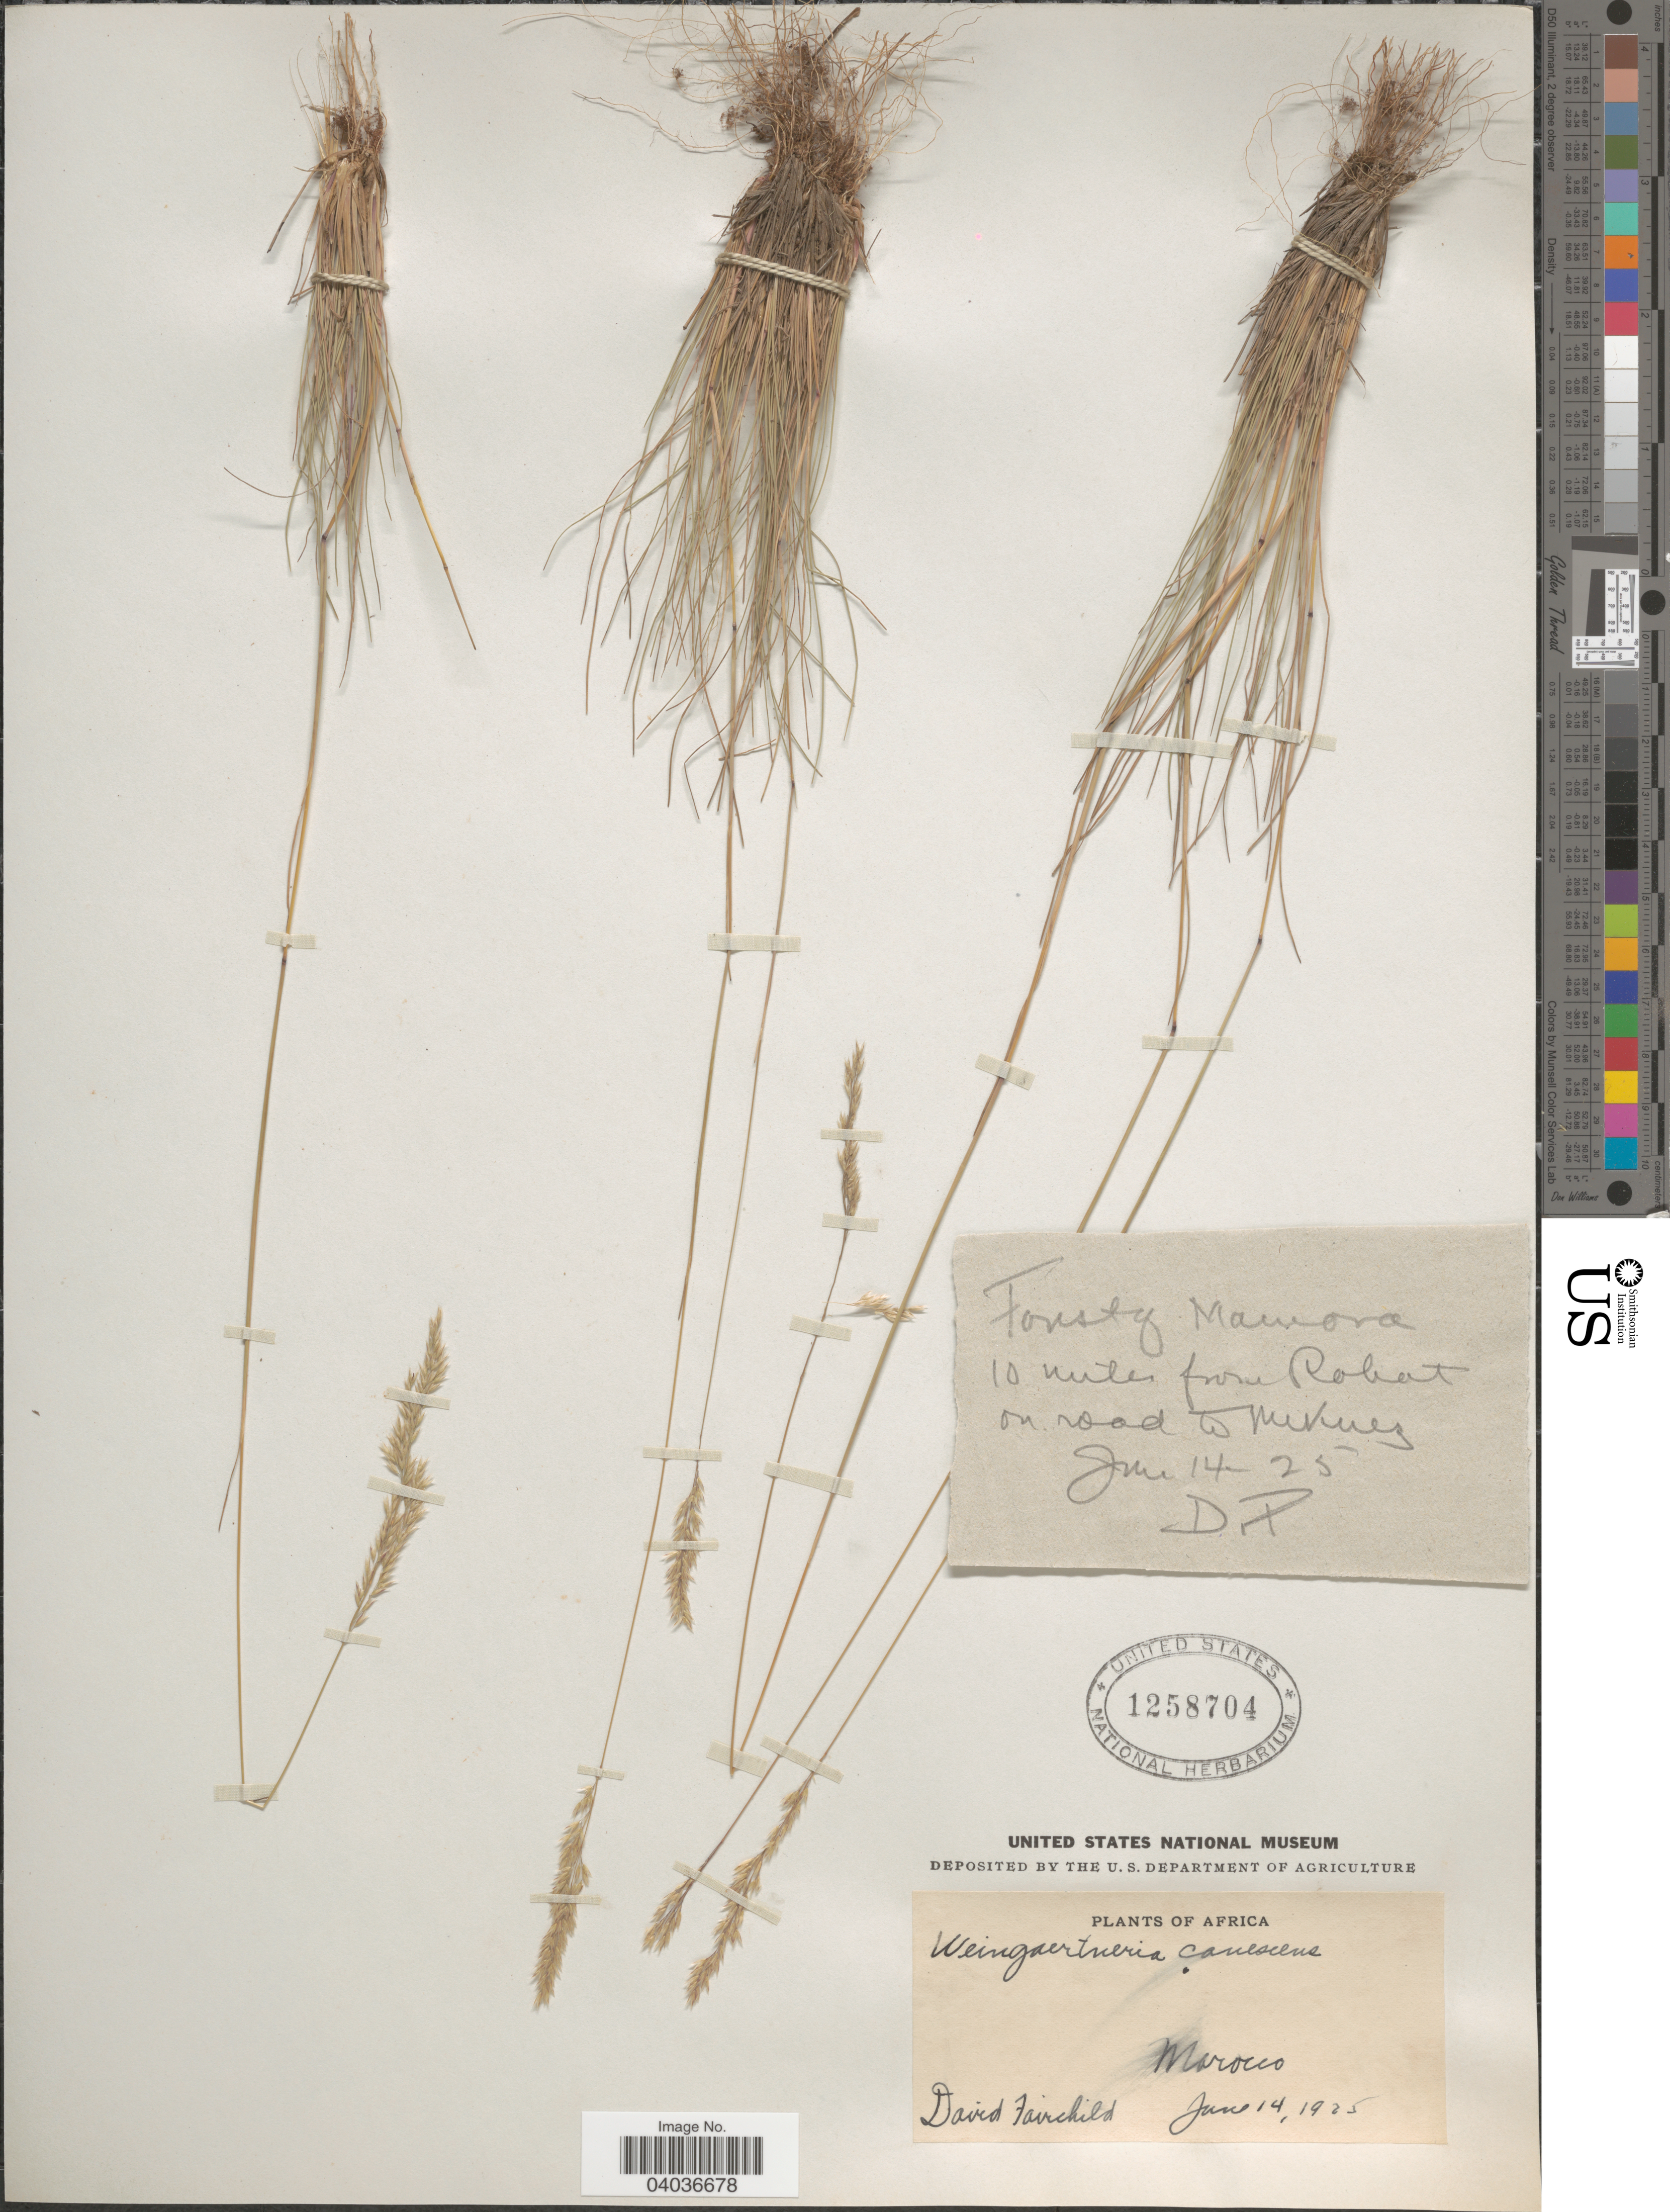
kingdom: Plantae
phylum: Tracheophyta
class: Liliopsida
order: Poales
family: Poaceae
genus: Corynephorus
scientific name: Corynephorus canescens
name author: (L, MEL) P. Beauv.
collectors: D. Fairchild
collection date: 1925-06-14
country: Morocco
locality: Forsty Mamora 10 miles from Rabat on road to Meknez.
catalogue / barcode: US 1258704